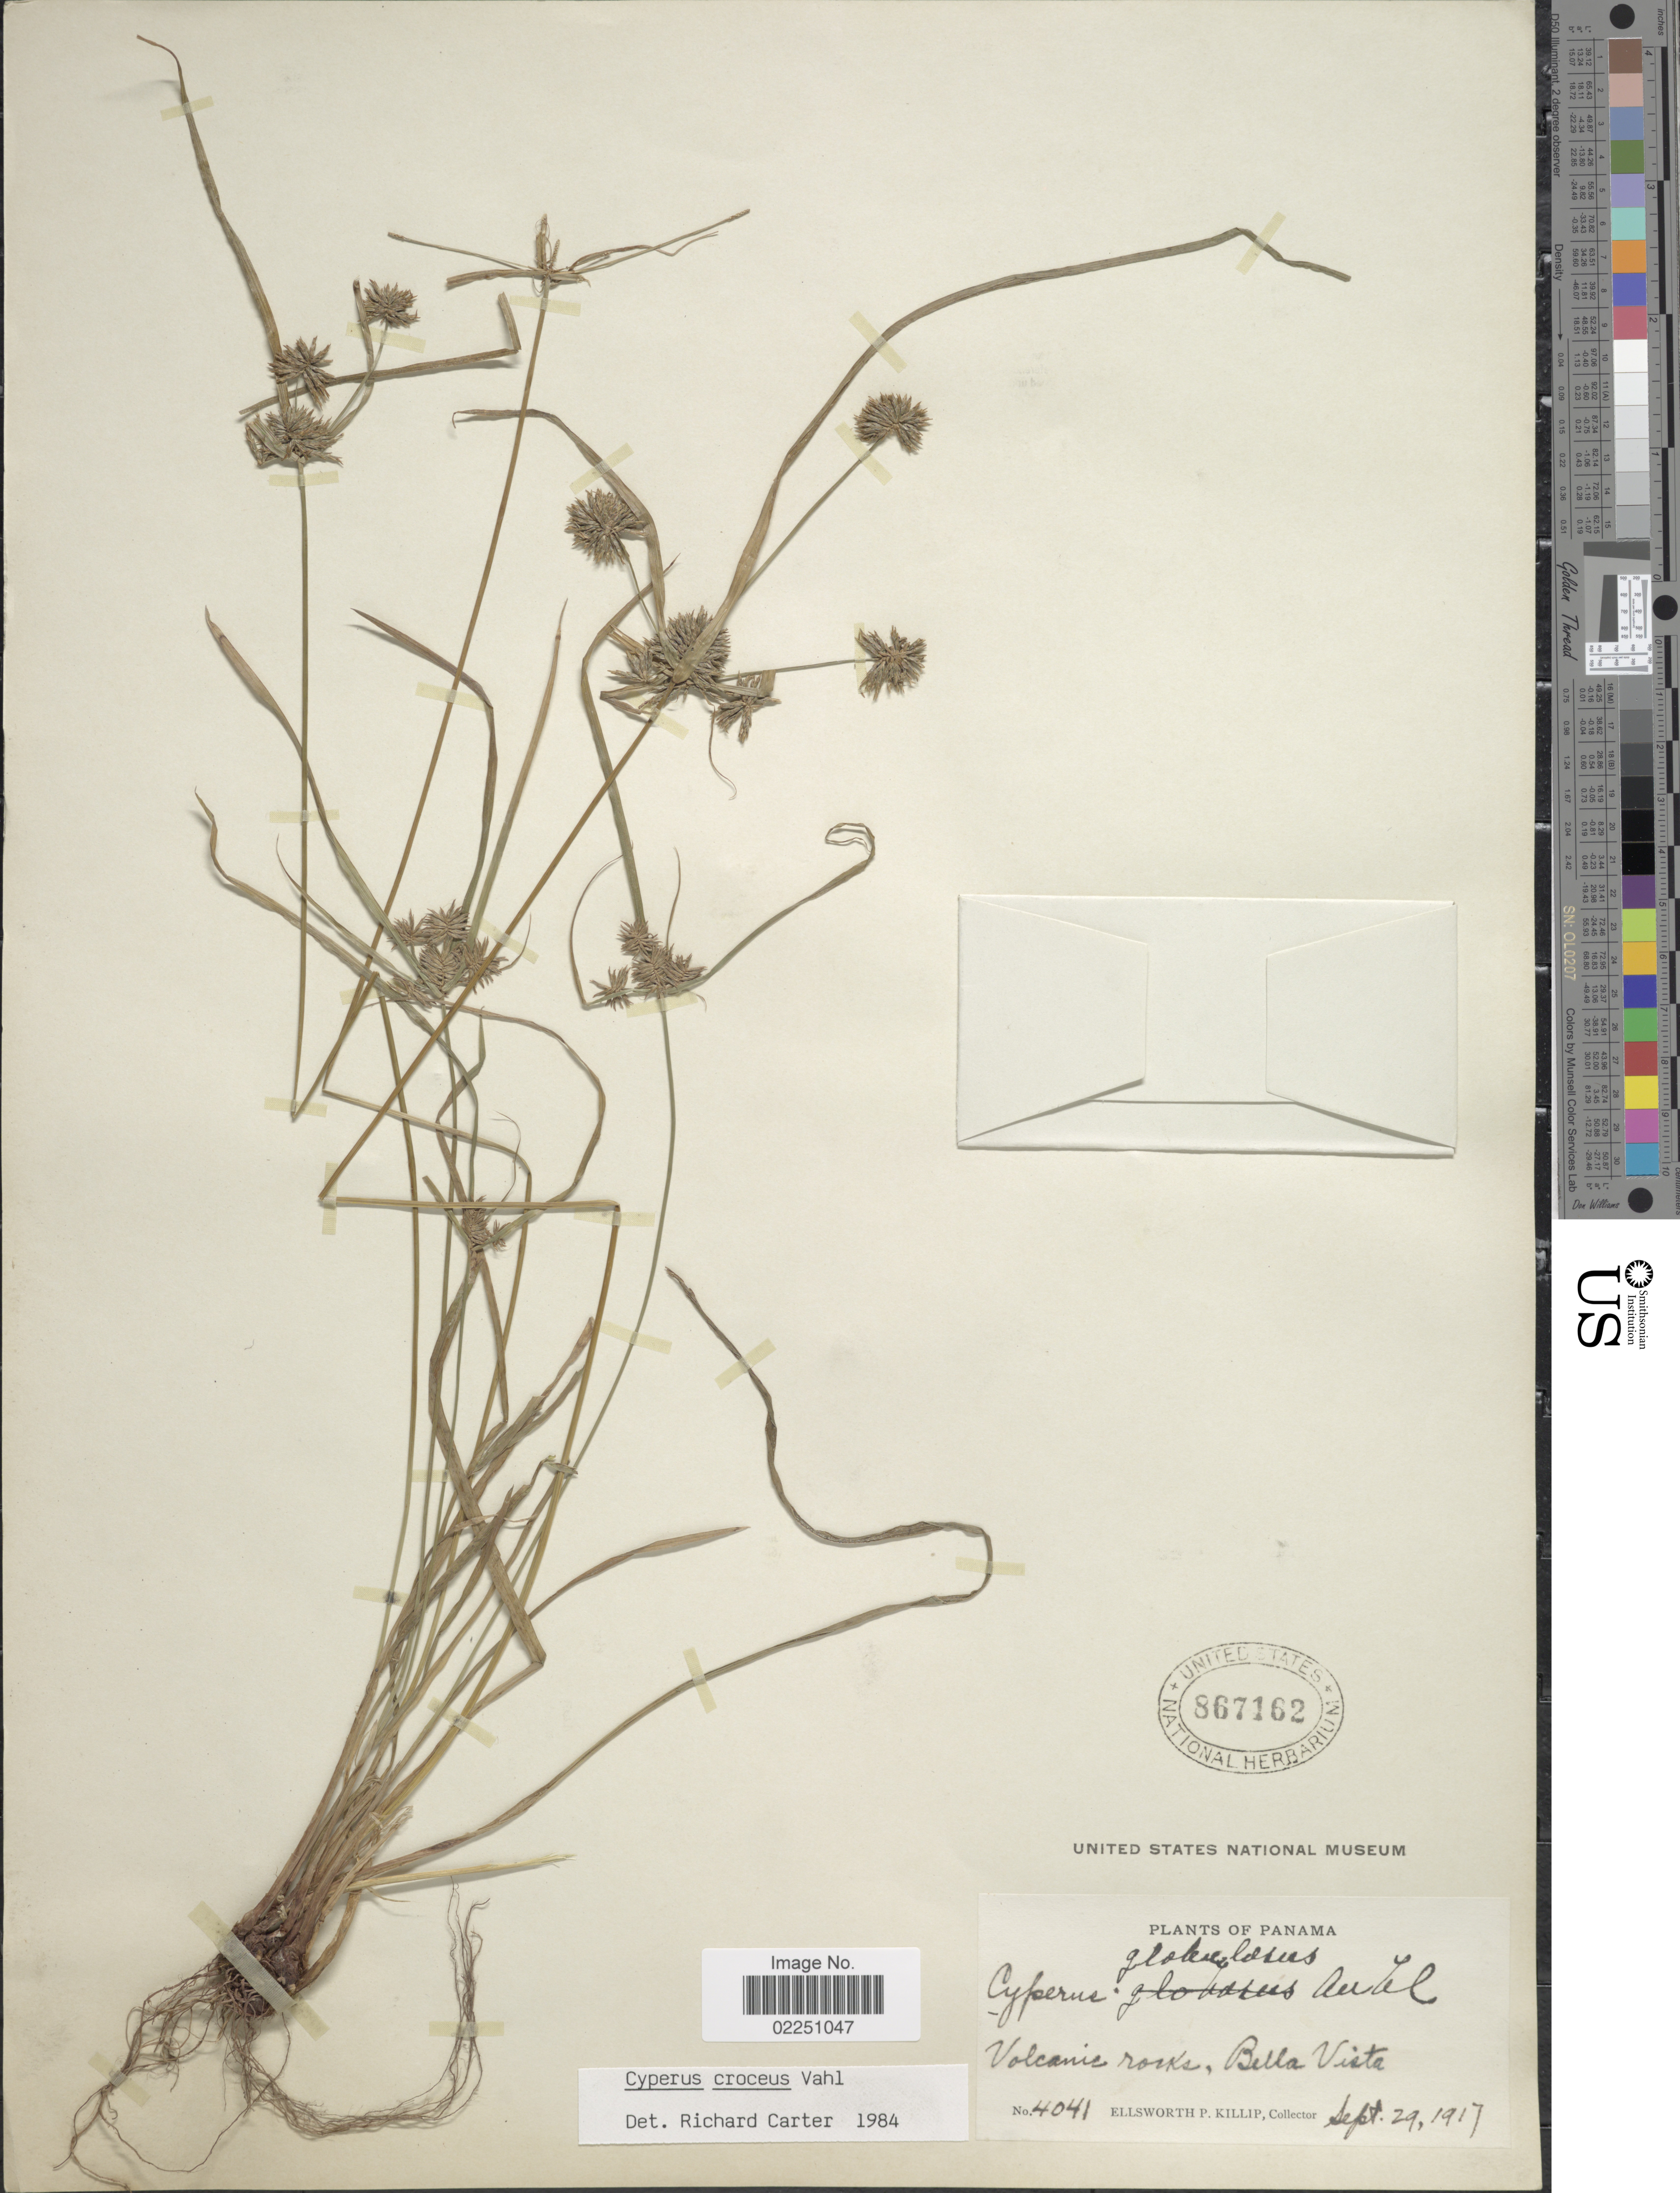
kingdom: Plantae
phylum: Tracheophyta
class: Liliopsida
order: Poales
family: Cyperaceae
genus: Cyperus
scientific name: Cyperus croceus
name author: Vahl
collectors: E. P. Killip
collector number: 4041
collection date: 1917-09-29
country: Panama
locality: Volcanic Rocks, Bella Vista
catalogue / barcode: US 867162